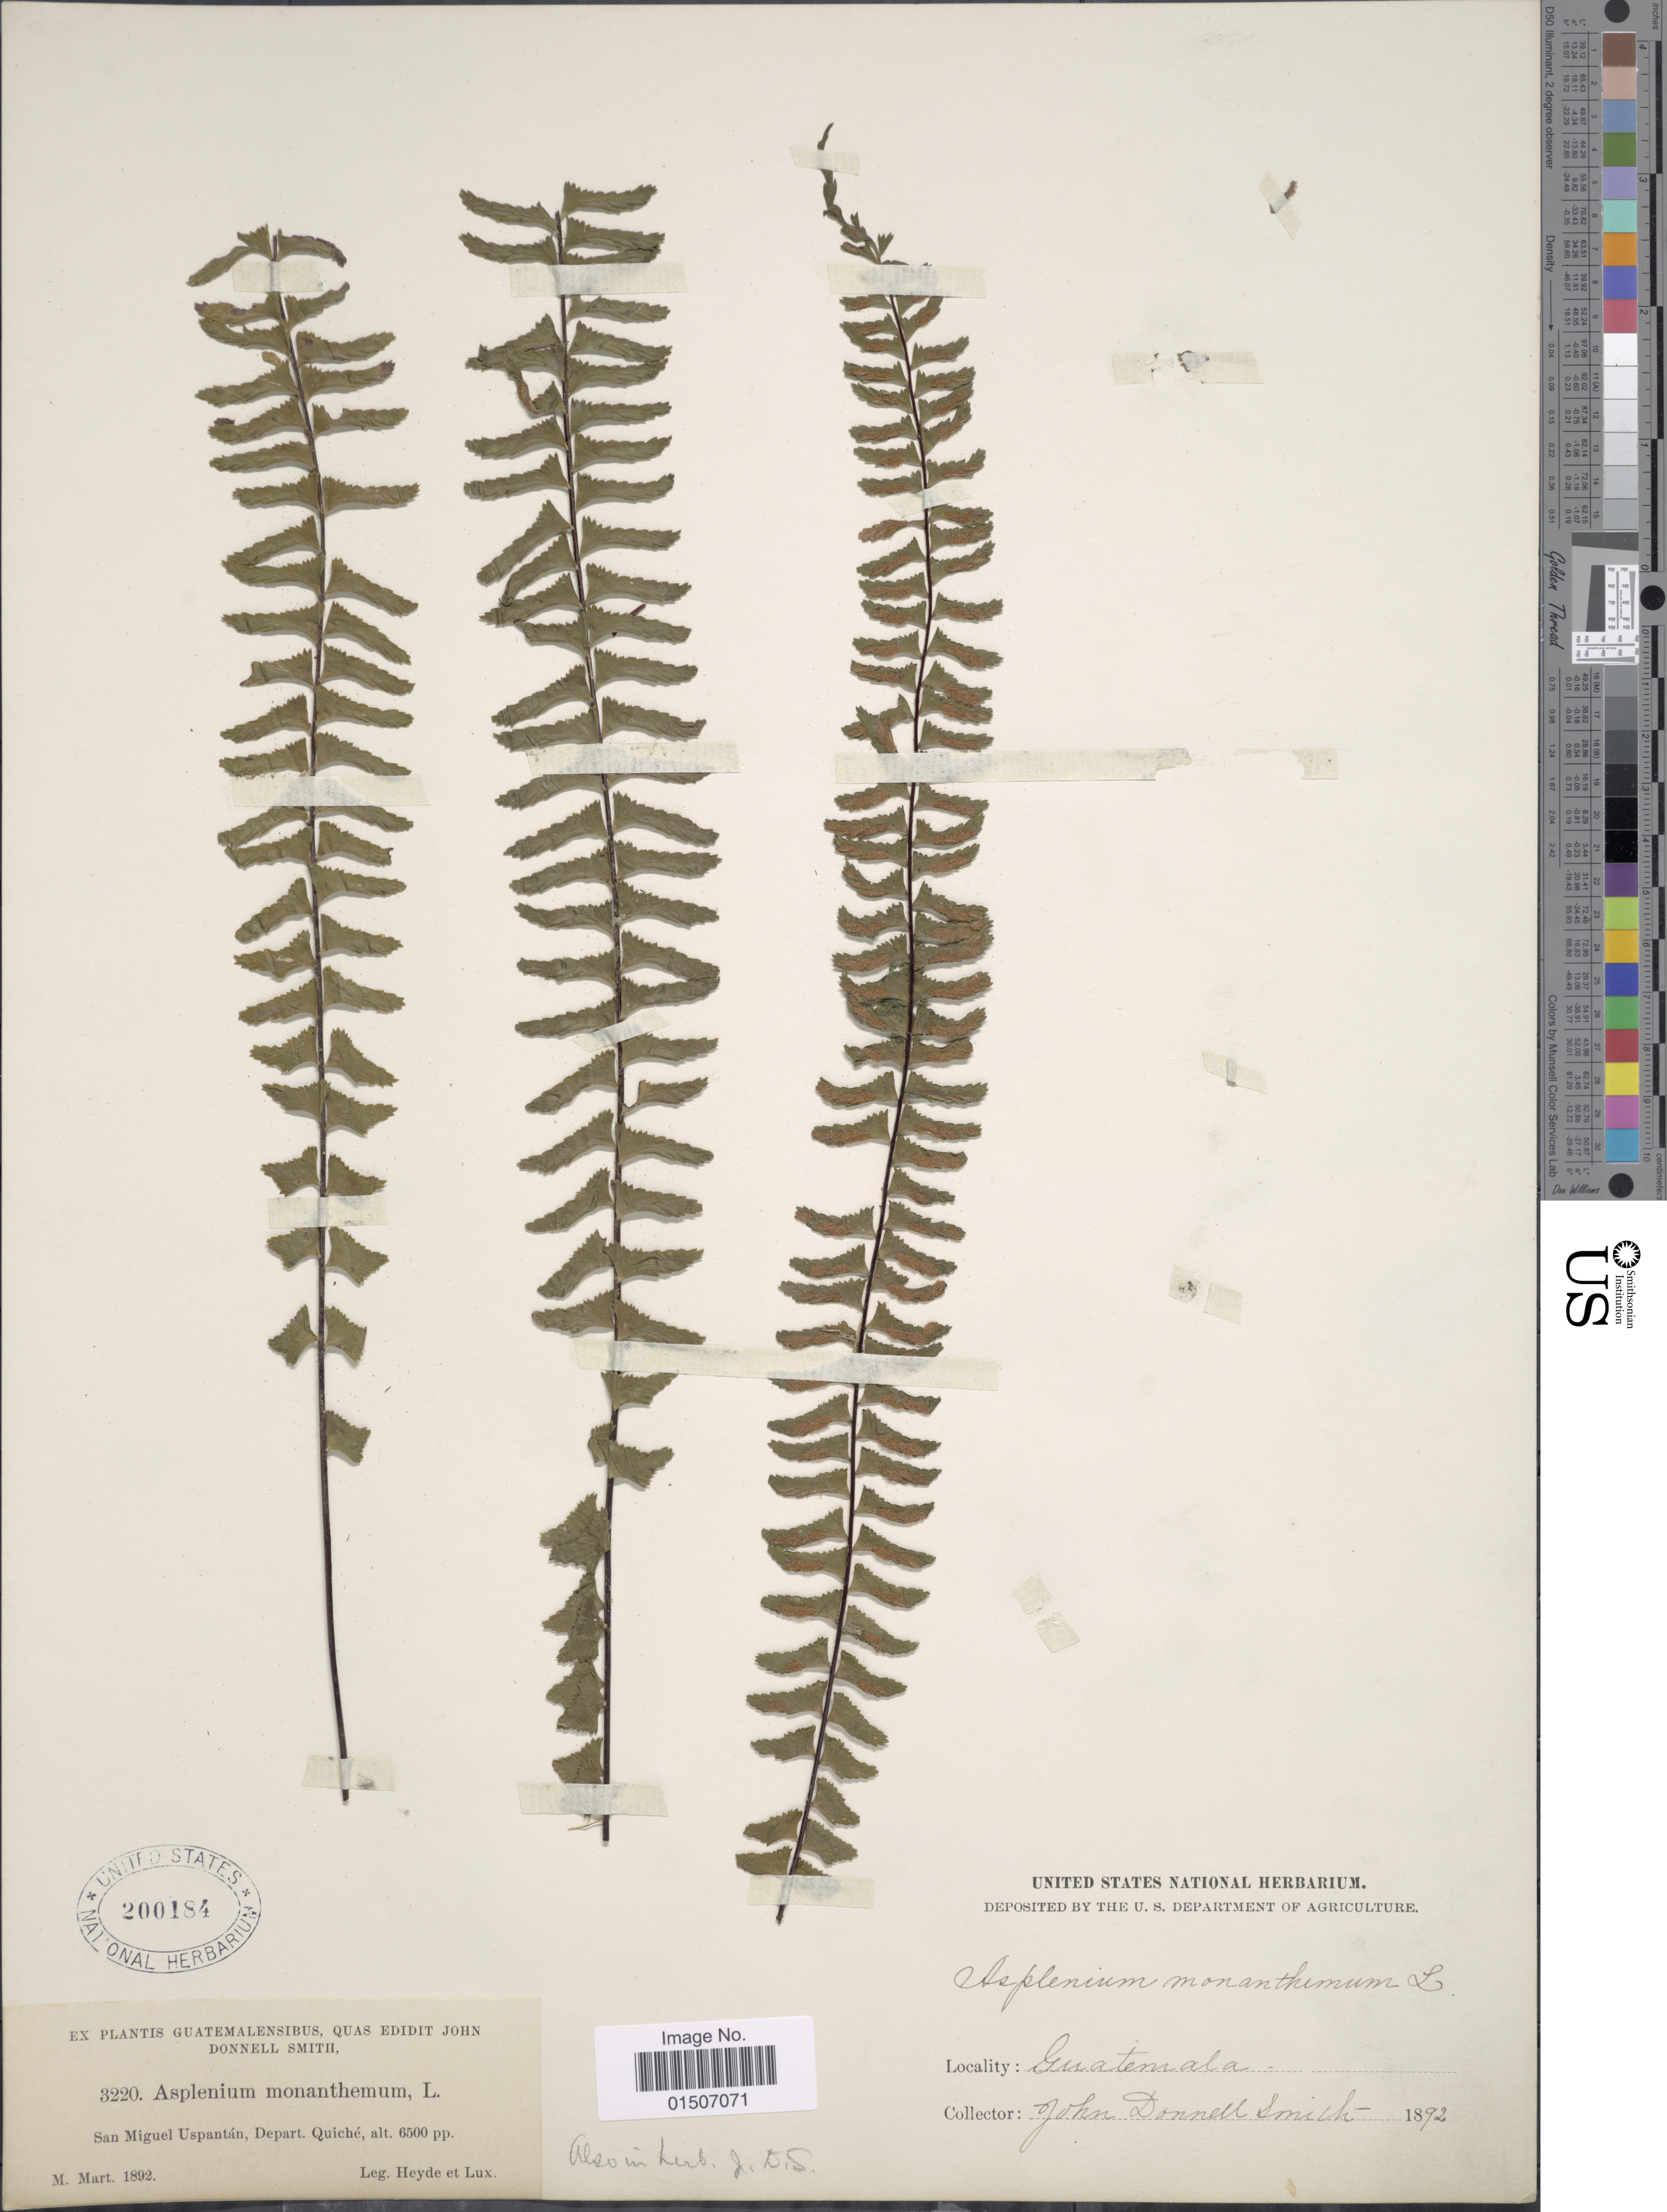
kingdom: Plantae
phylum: Tracheophyta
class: Polypodiopsida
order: Polypodiales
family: Aspleniaceae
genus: Asplenium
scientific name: Asplenium monanthes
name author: L.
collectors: J. Donnell Smith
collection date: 1892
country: Guatemala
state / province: Guatemala